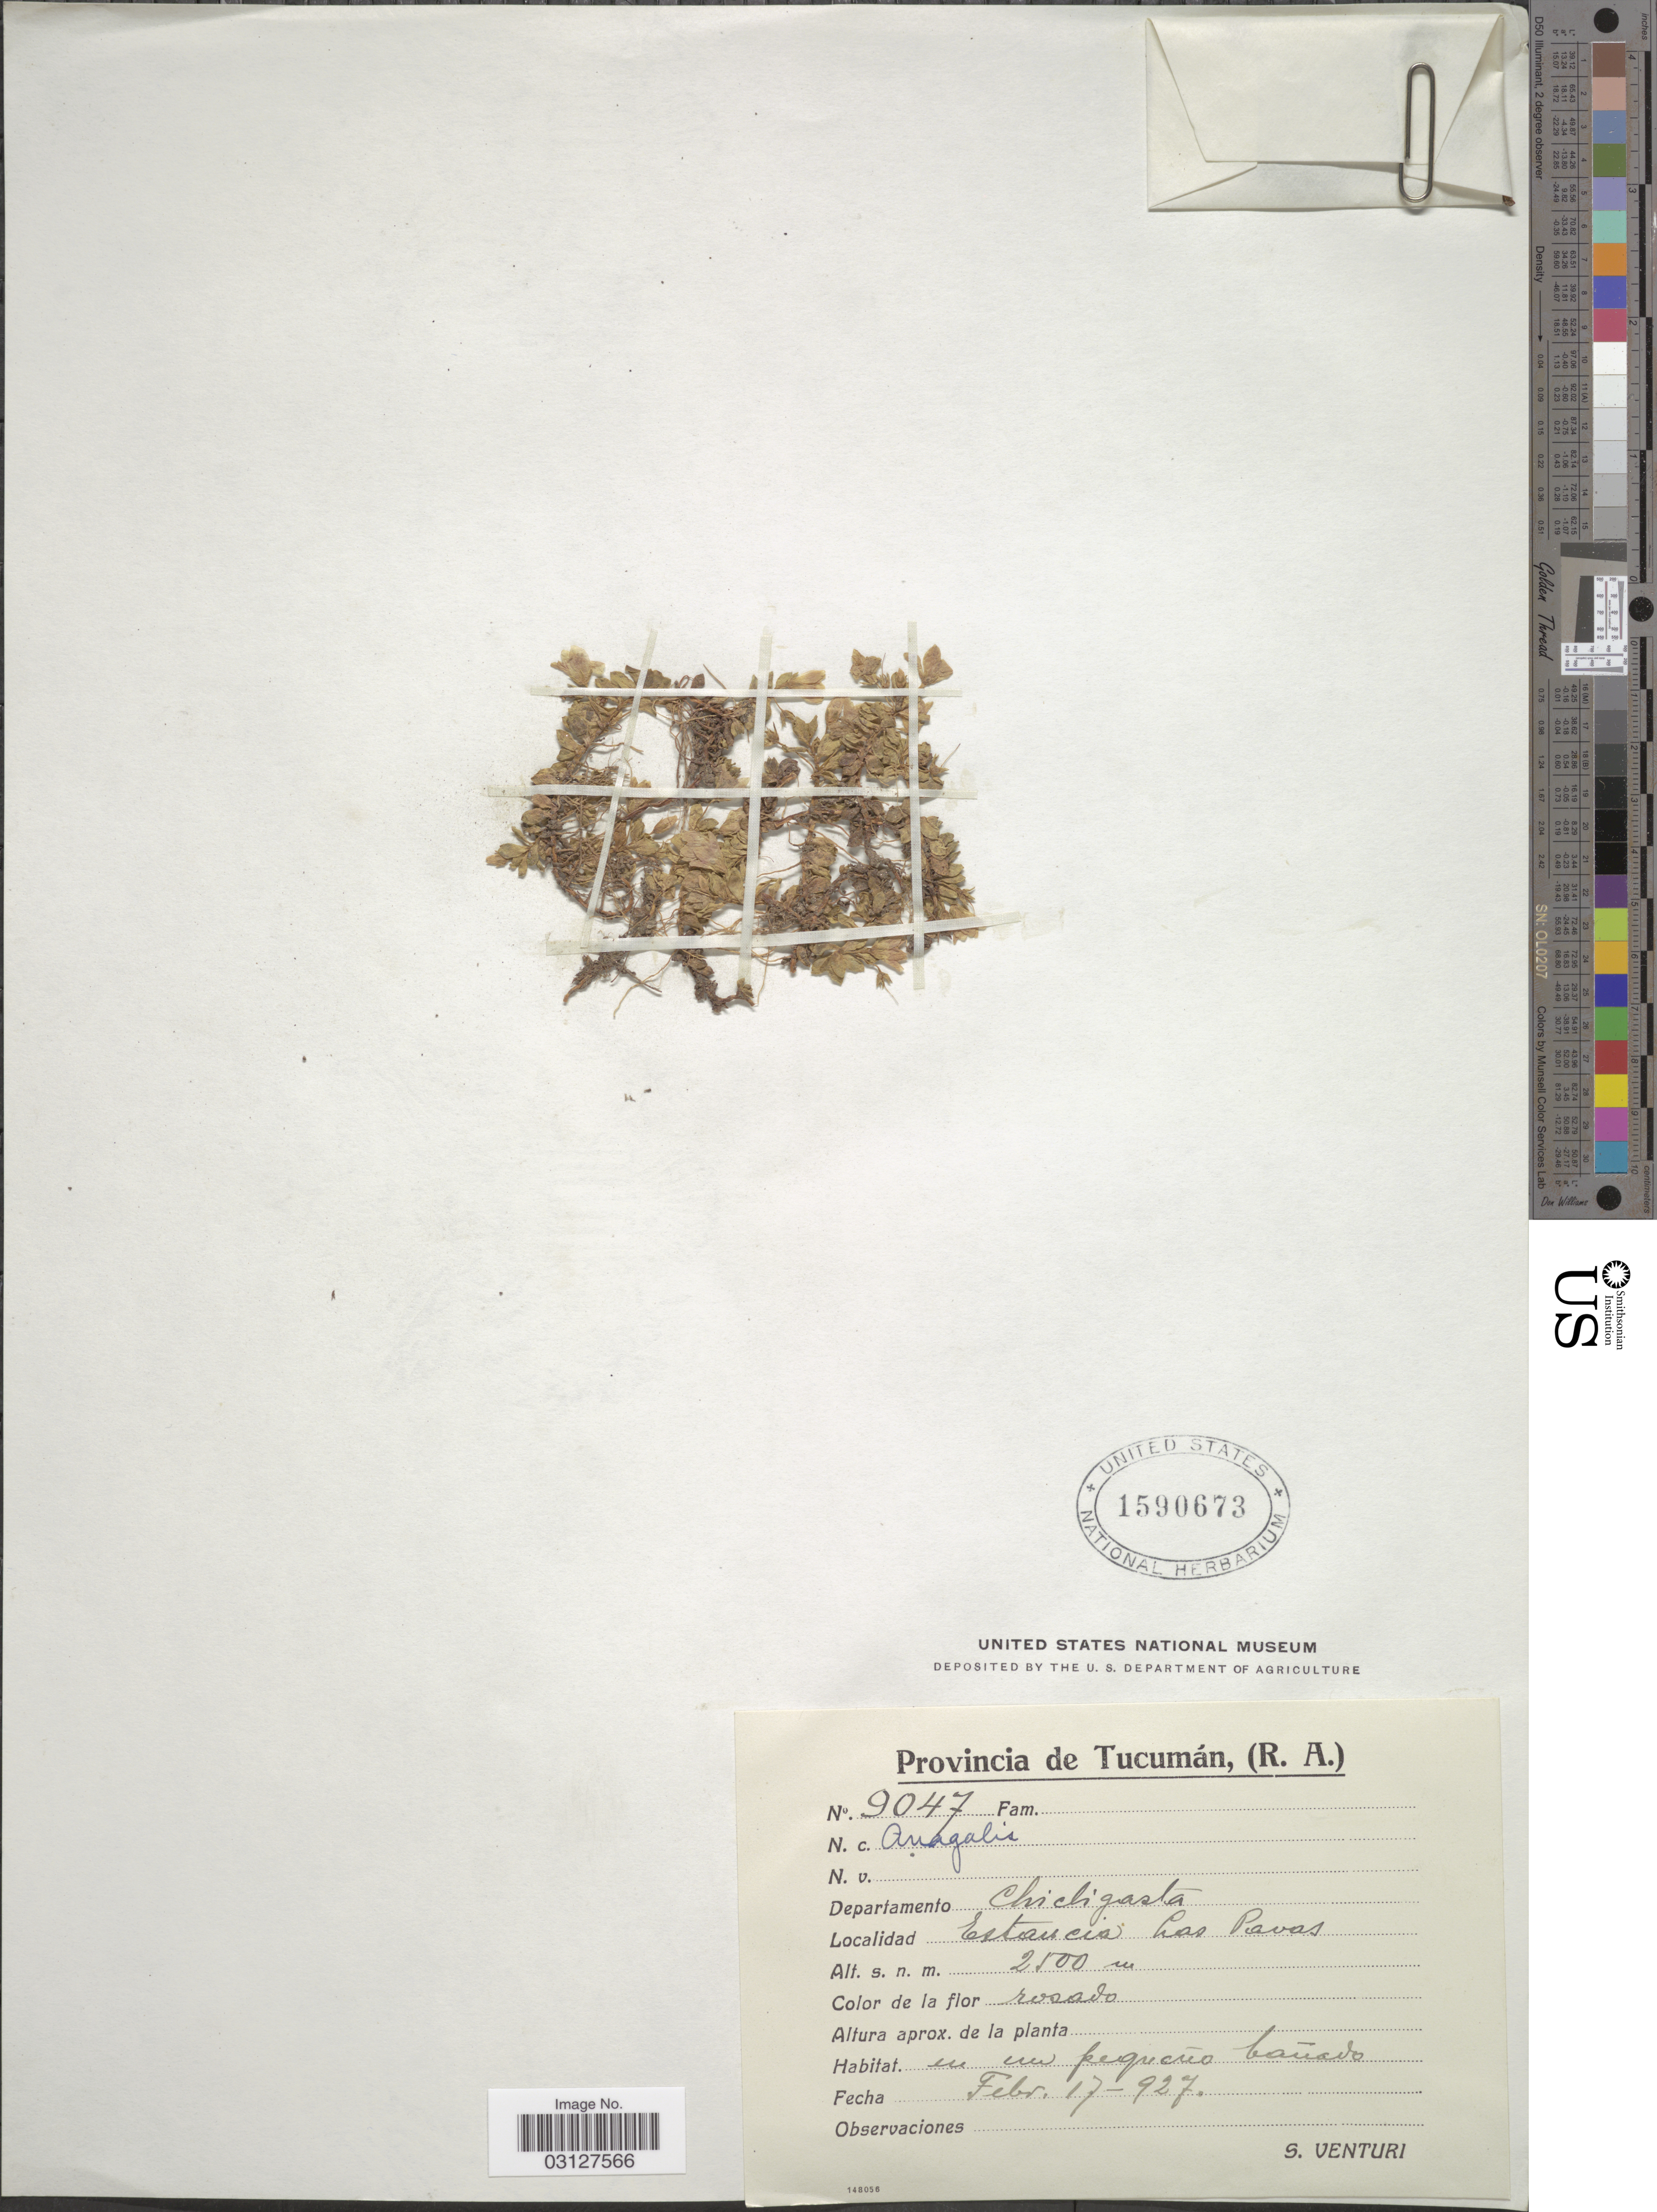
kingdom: Plantae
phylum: Tracheophyta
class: Magnoliopsida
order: Ericales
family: Primulaceae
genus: Anagallis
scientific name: Anagallis alternifolia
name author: Cav.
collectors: S. Venturi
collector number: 9047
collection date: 1927-02-17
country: Argentina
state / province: Tucuman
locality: Provincia de Tucumán, (R.A.). Departamento Chicligasta. Estancia Las Pavas.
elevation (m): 2500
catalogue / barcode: US 1590673